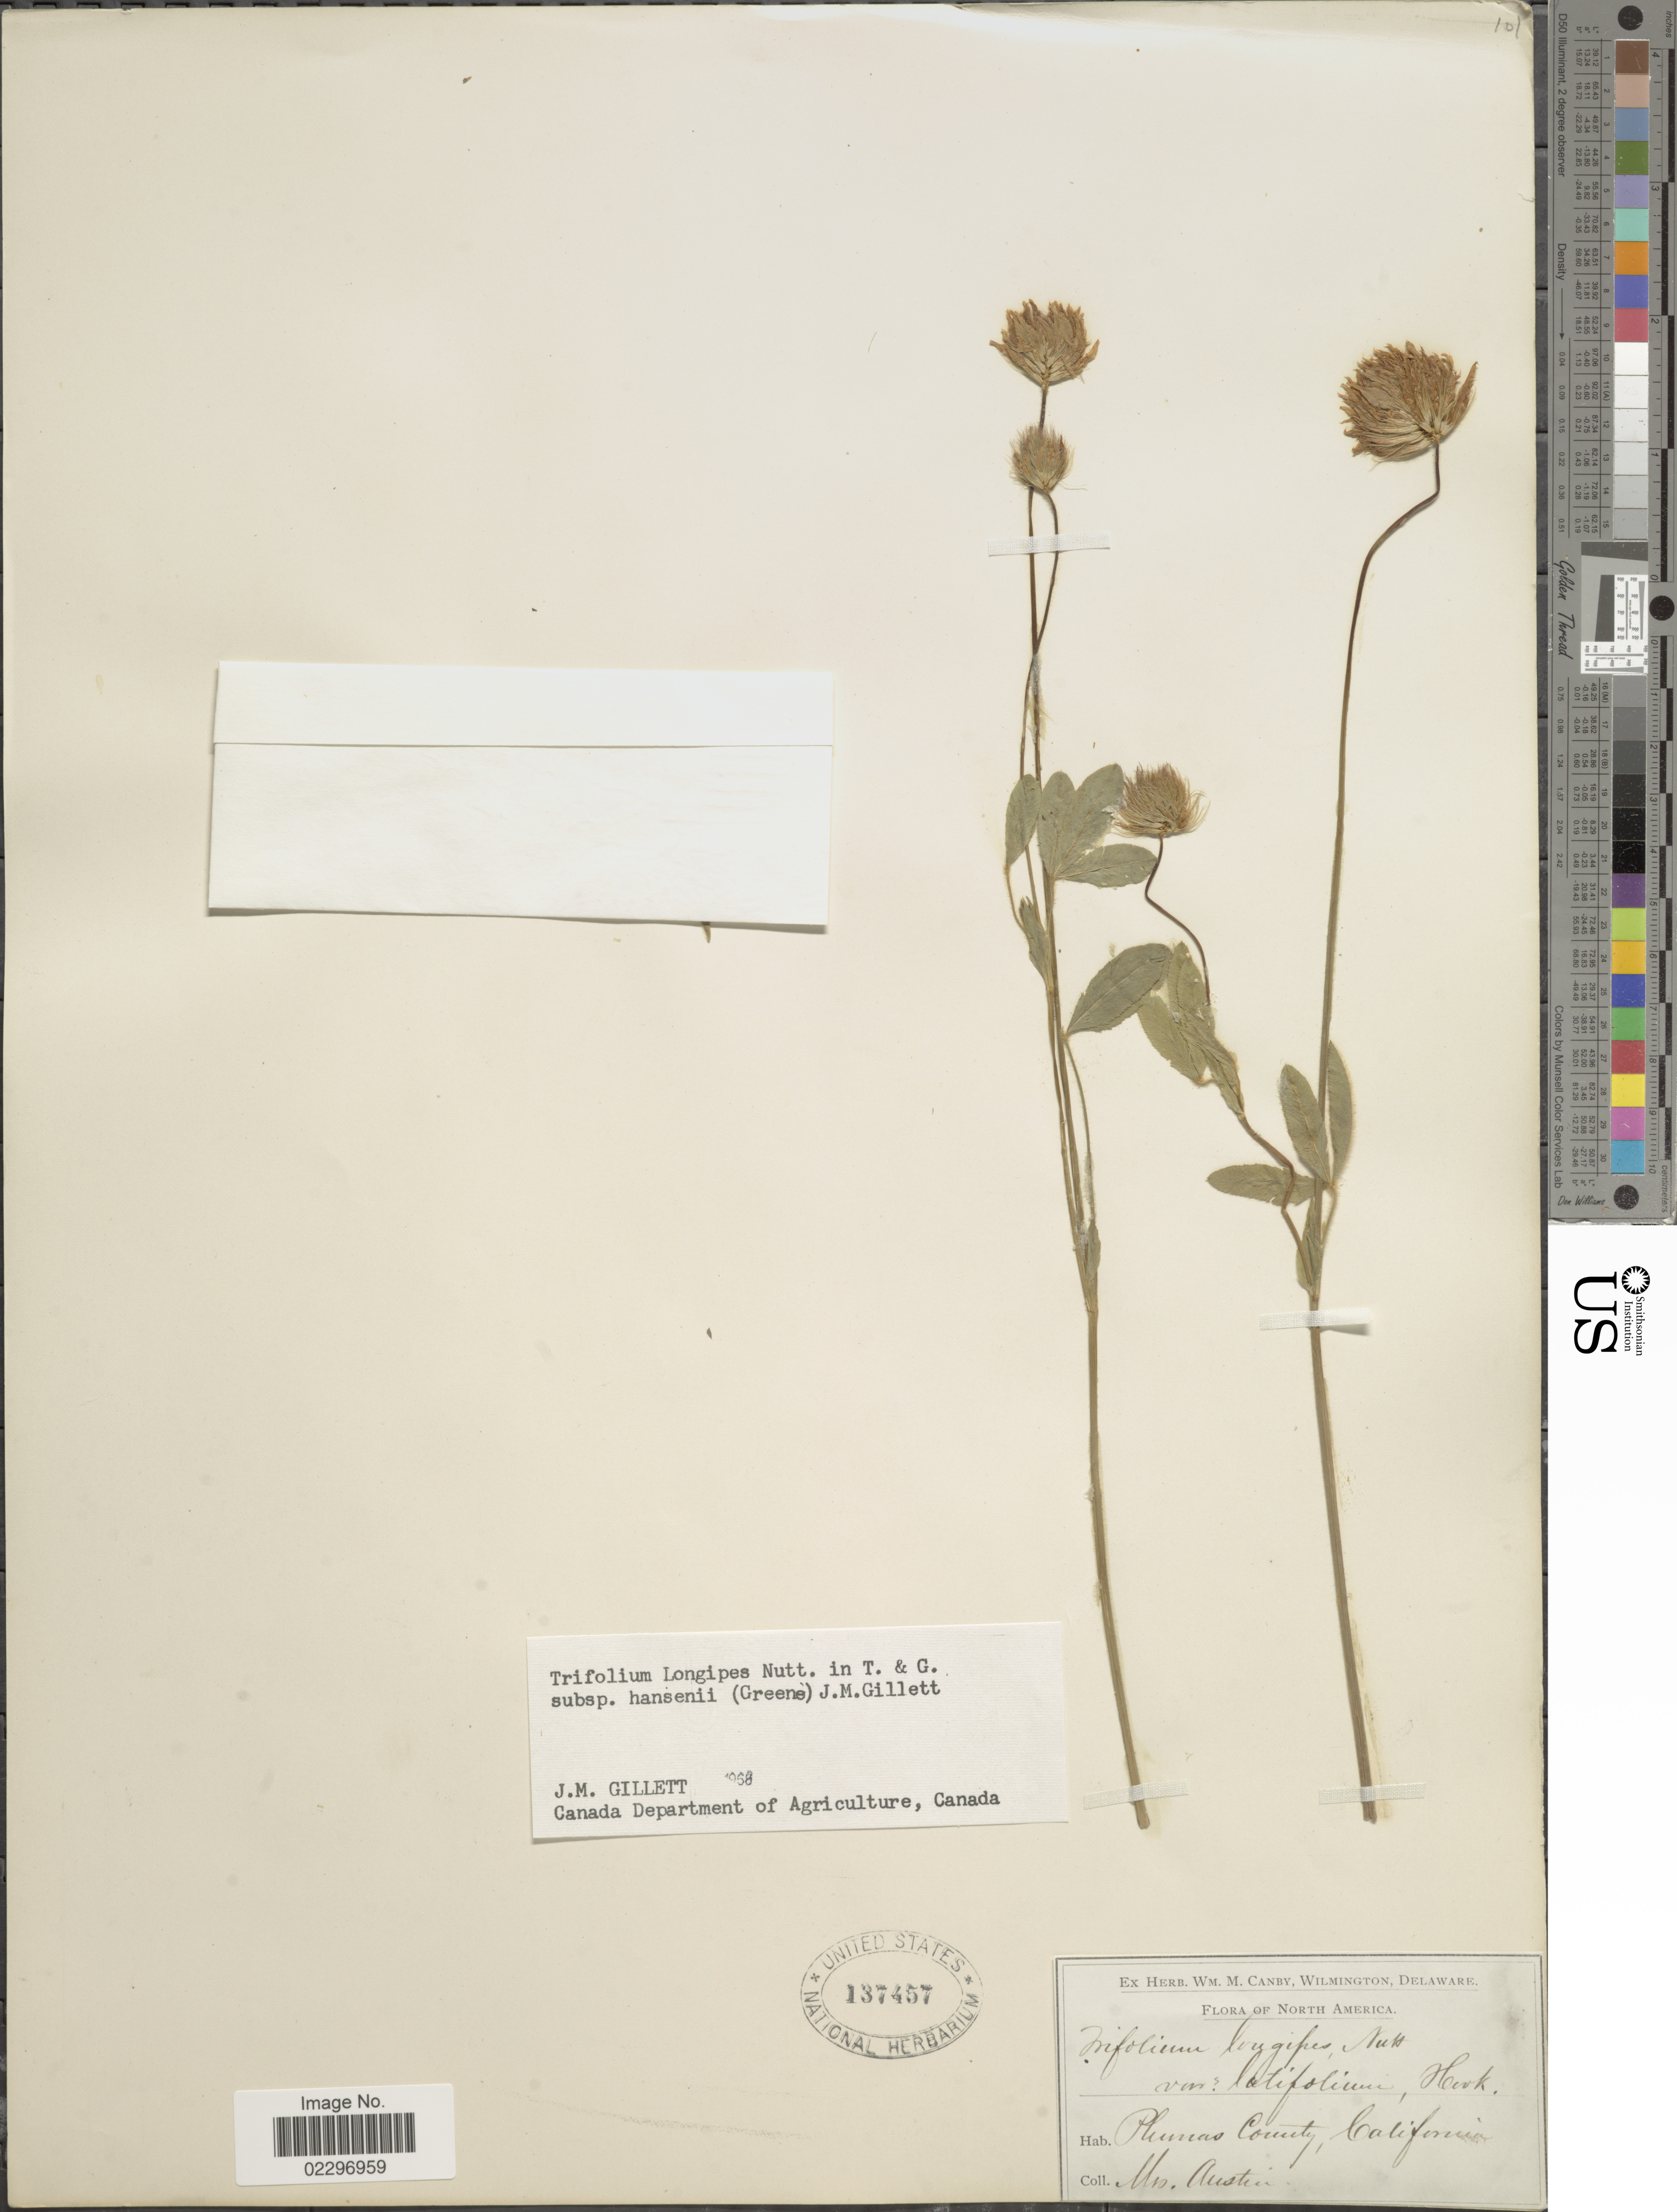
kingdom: Plantae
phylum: Tracheophyta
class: Magnoliopsida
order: Fabales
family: Fabaceae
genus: Trifolium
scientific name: Trifolium longipes subsp. hansenii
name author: (Greene) J.M. Gillett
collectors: Austin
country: United States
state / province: California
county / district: Plumas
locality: Plumas County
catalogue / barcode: US 137457